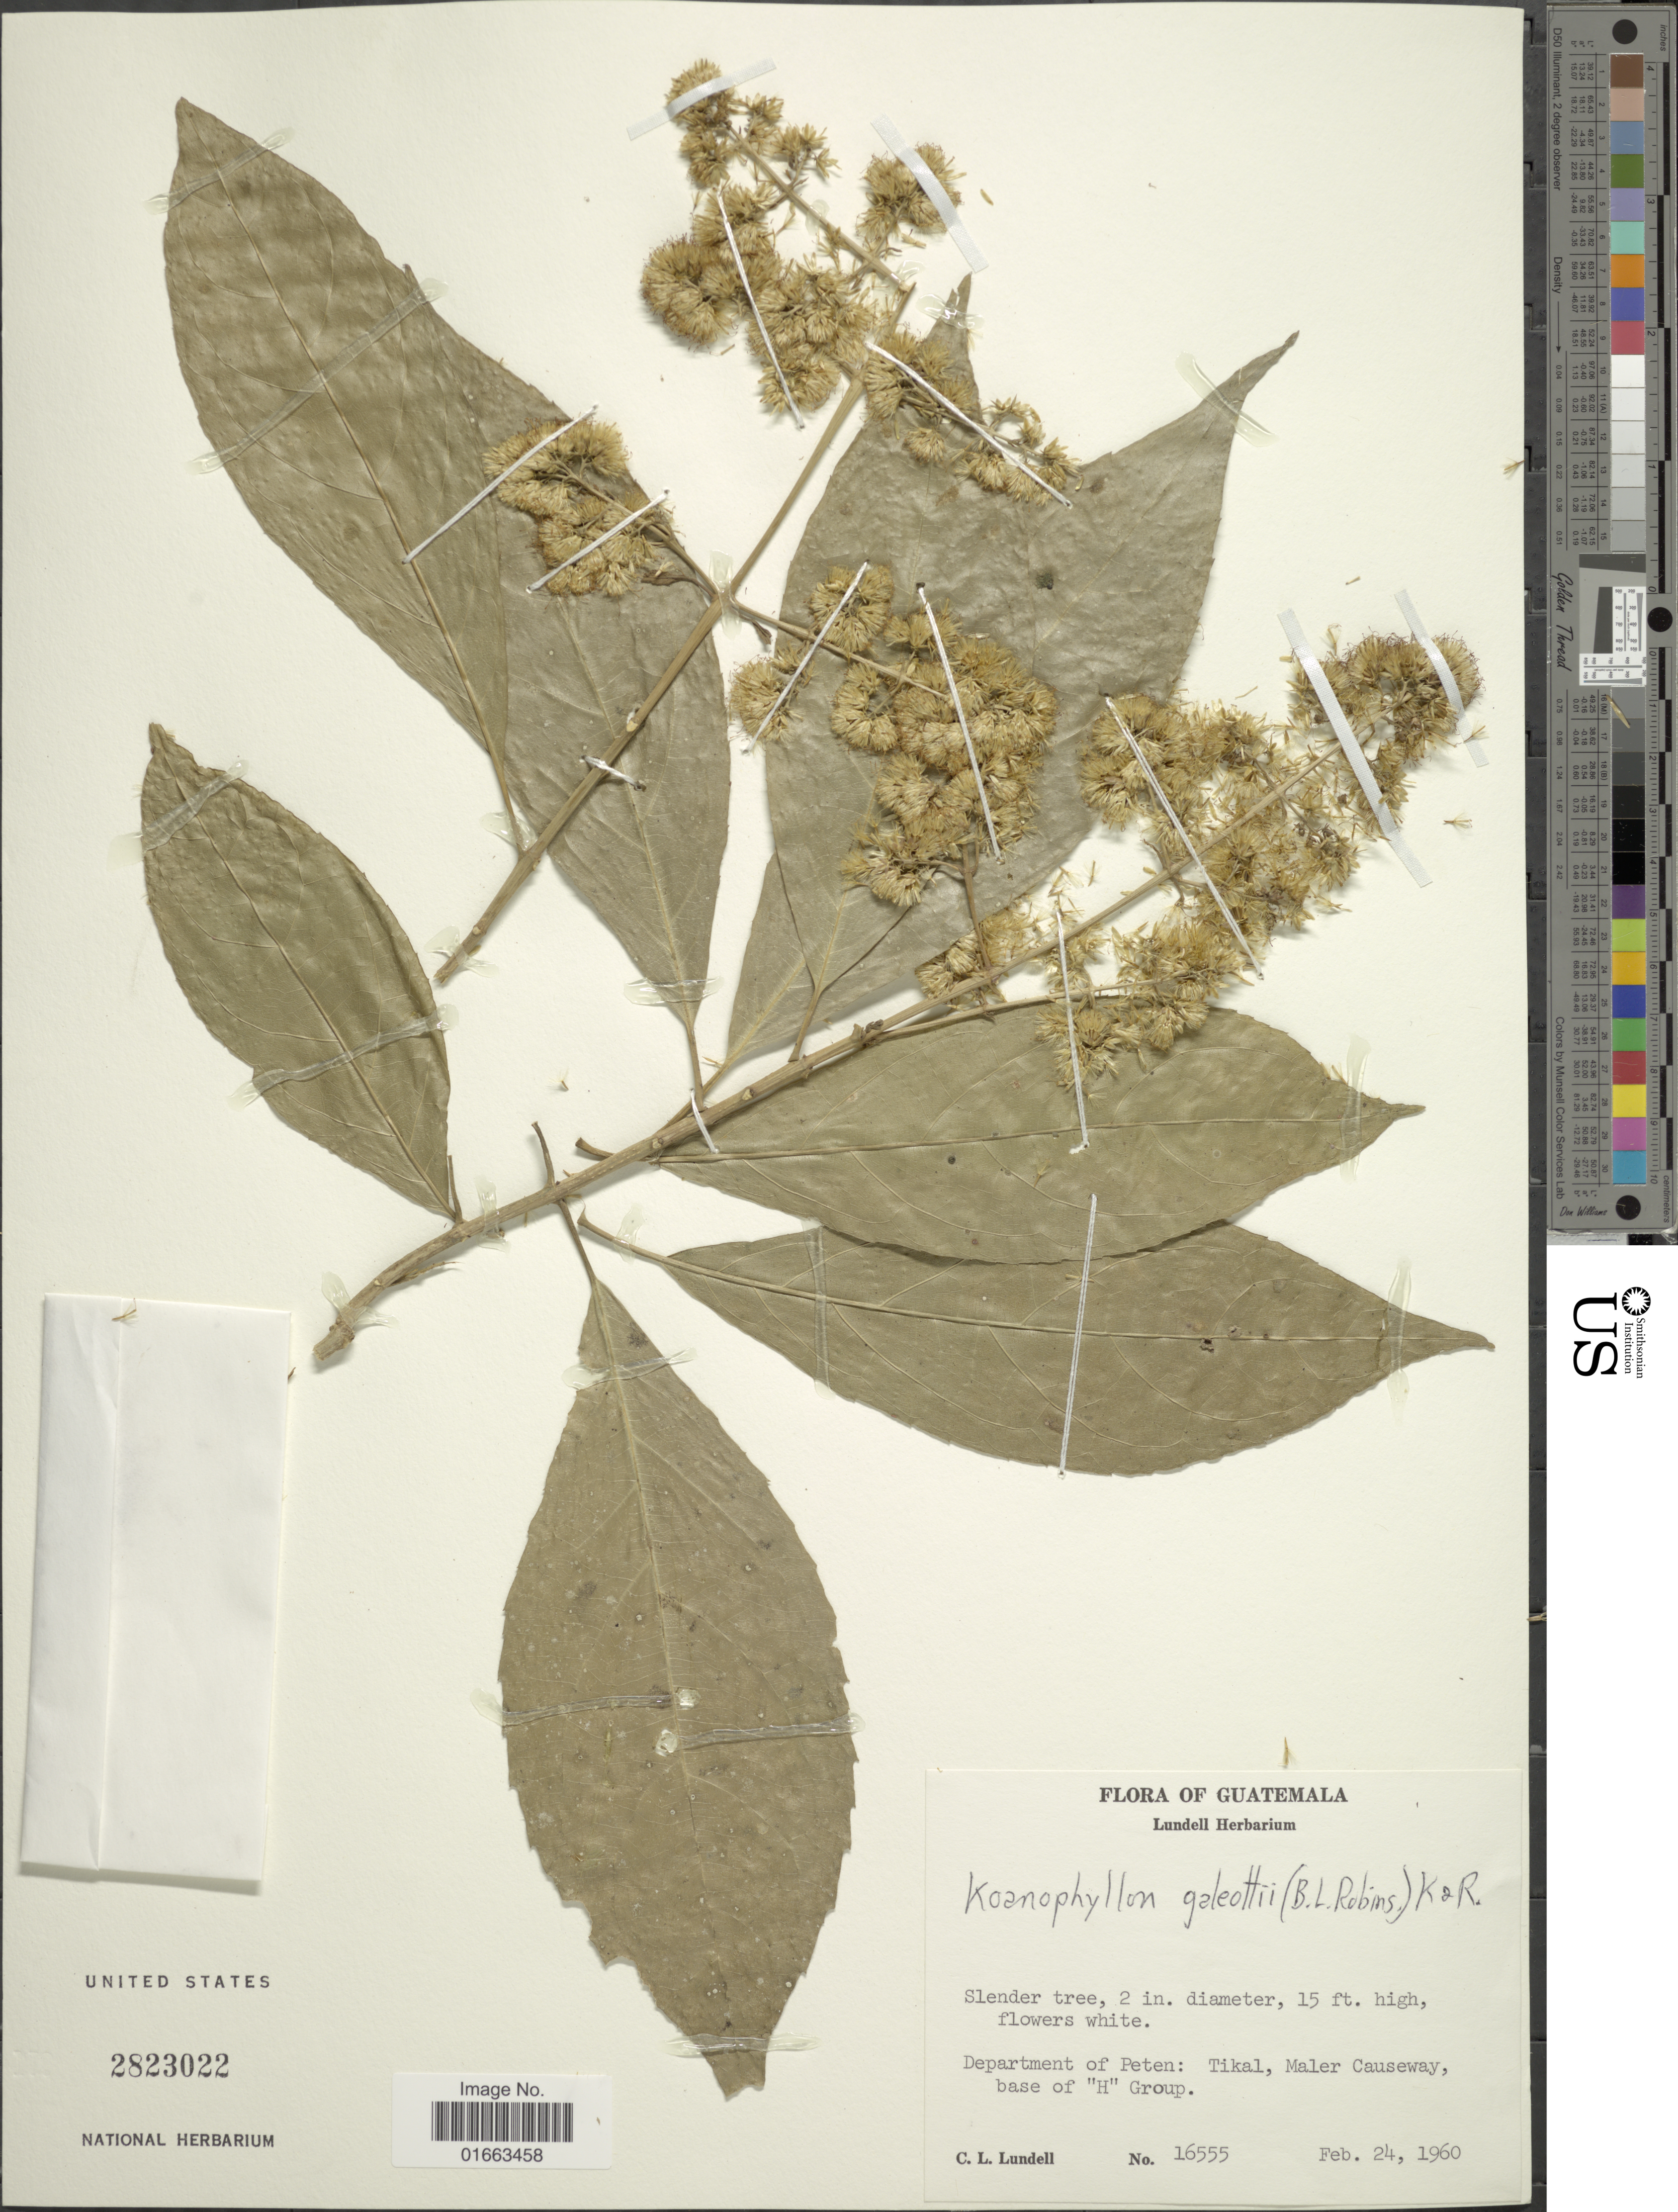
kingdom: Plantae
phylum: Tracheophyta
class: Magnoliopsida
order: Asterales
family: Asteraceae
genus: Koanophyllon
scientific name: Koanophyllon galeottii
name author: (B.L. Rob.) R.M. King & H. Rob.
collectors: C. L. Lundell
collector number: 16555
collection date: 1960-02-24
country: Guatemala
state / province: El Petén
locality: Department of Peten: Tikal, Maler, Causeway, base of "H" Group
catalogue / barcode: US 2823022